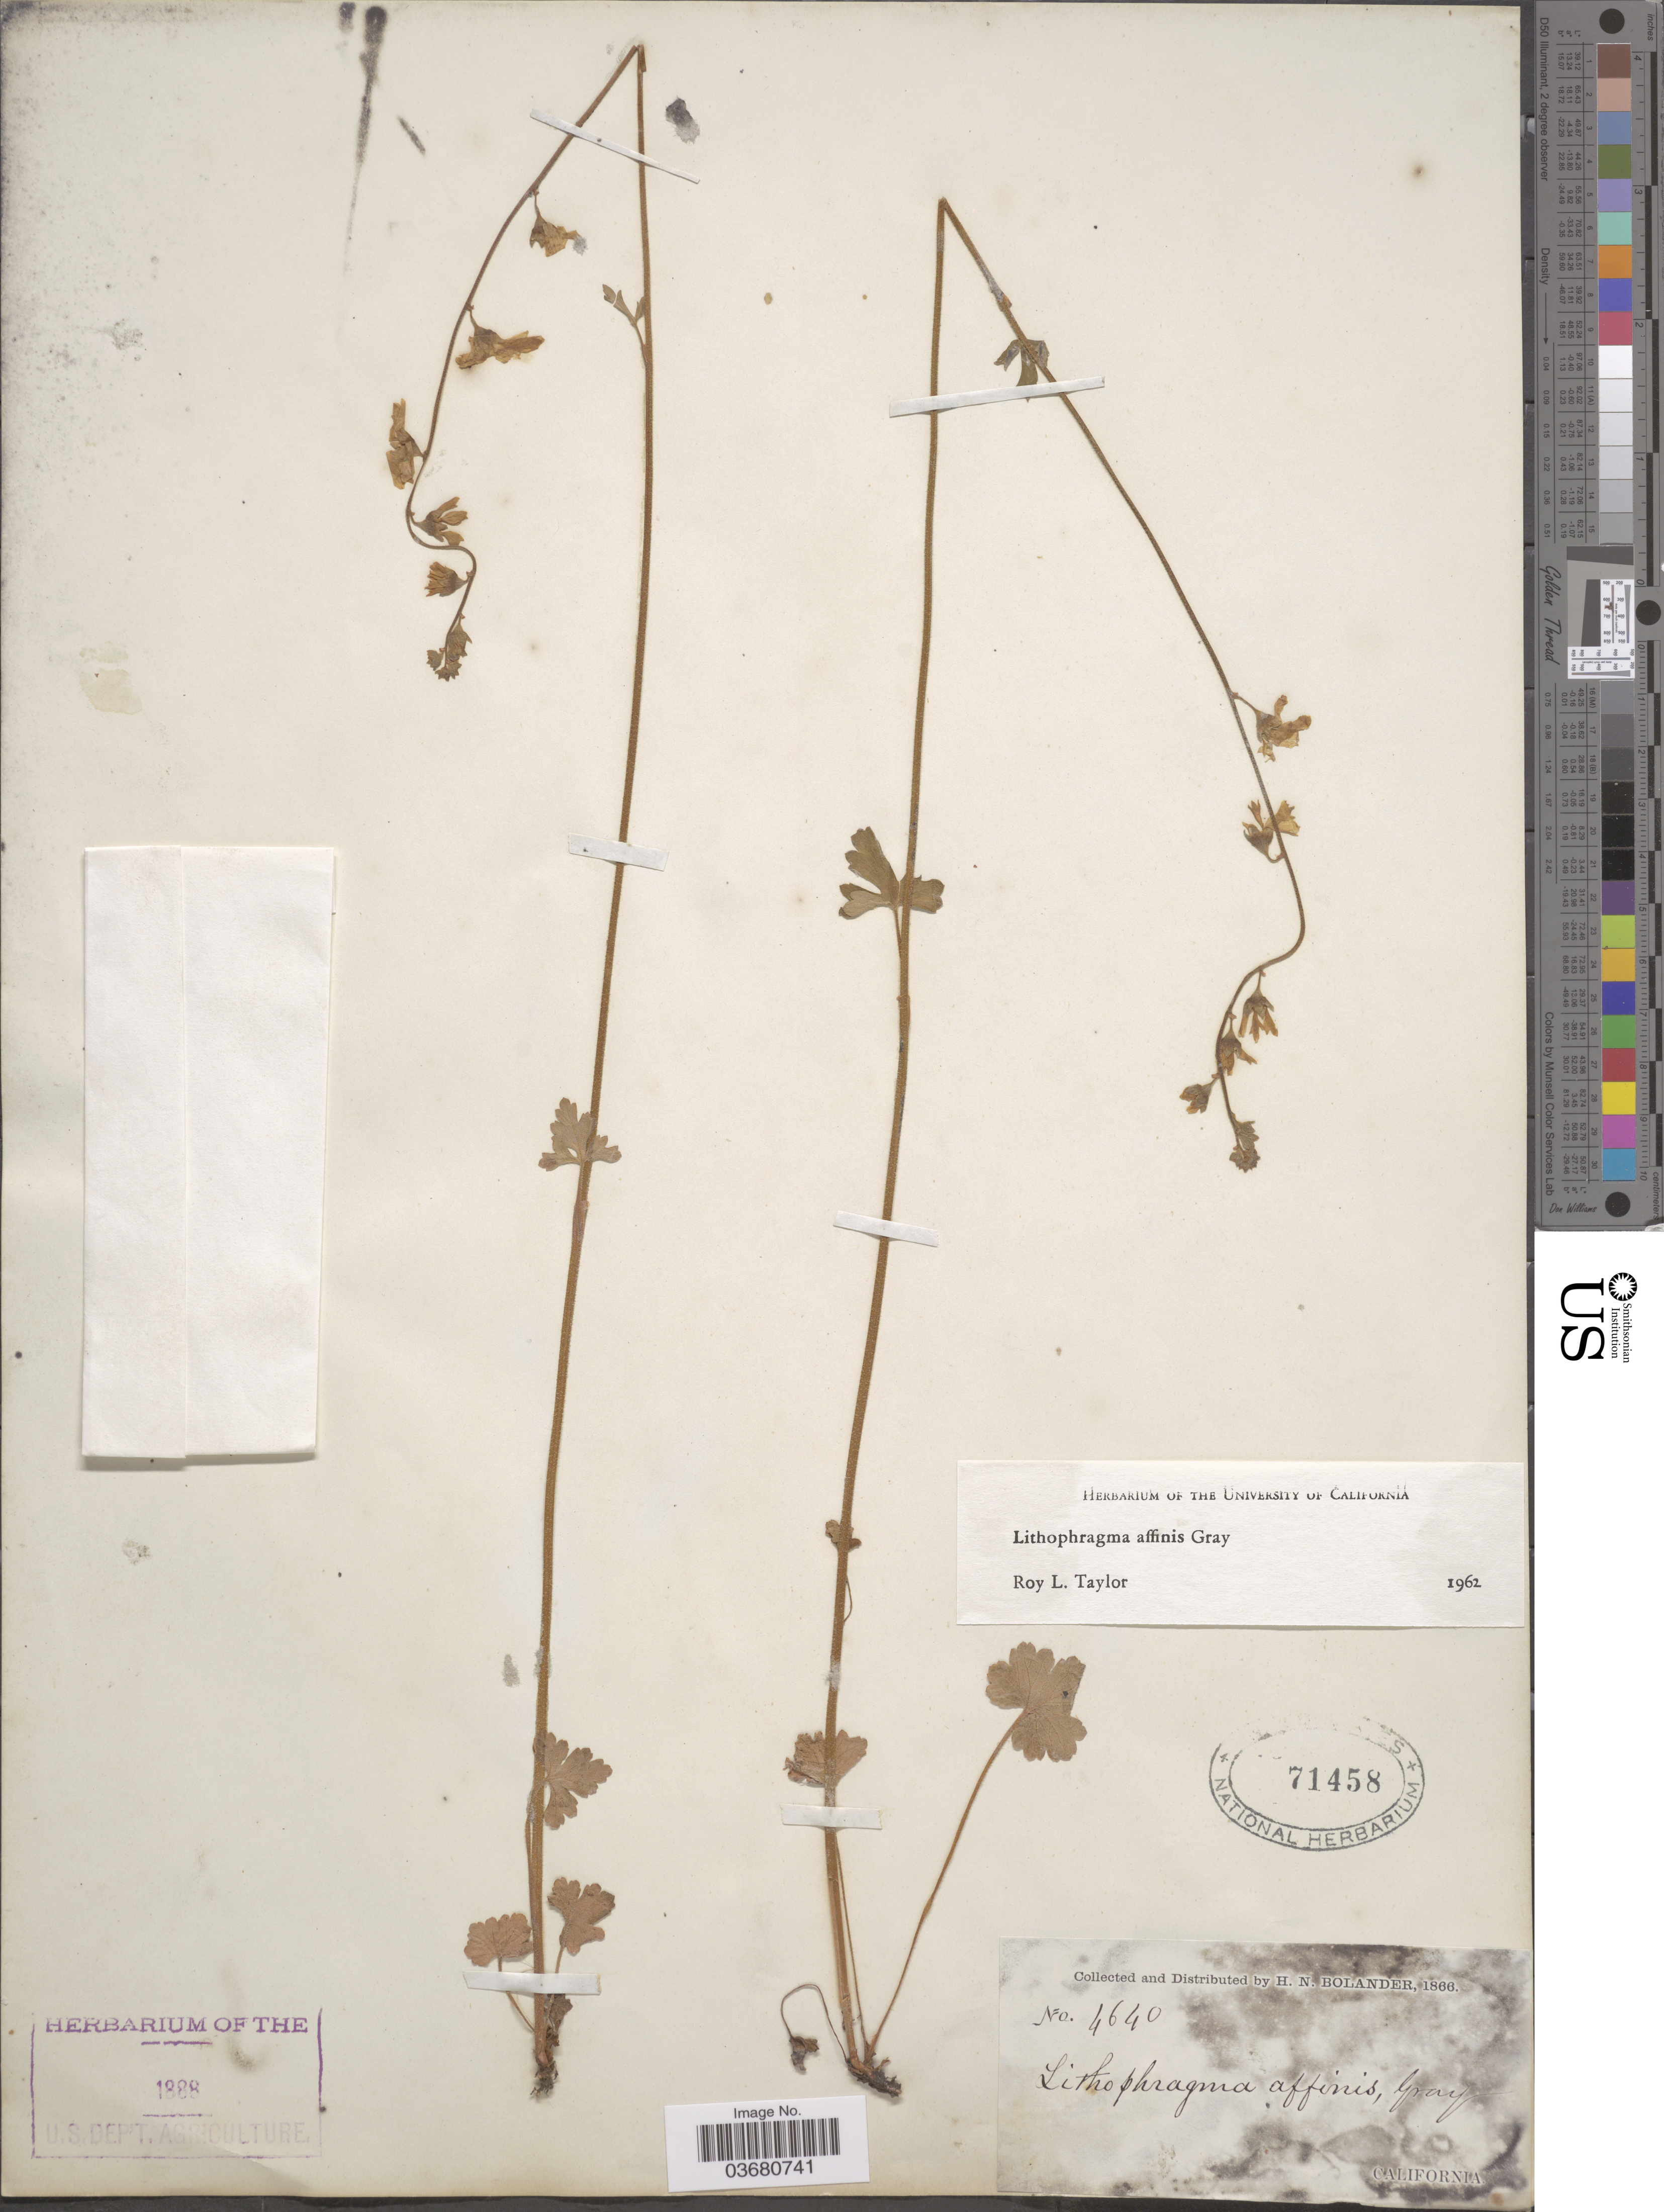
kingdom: Plantae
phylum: Tracheophyta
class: Magnoliopsida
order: Saxifragales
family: Saxifragaceae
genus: Lithophragma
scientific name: Lithophragma affine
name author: A. Gray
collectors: H. Bolander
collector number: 4640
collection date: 1866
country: United States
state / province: California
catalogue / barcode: US 71458